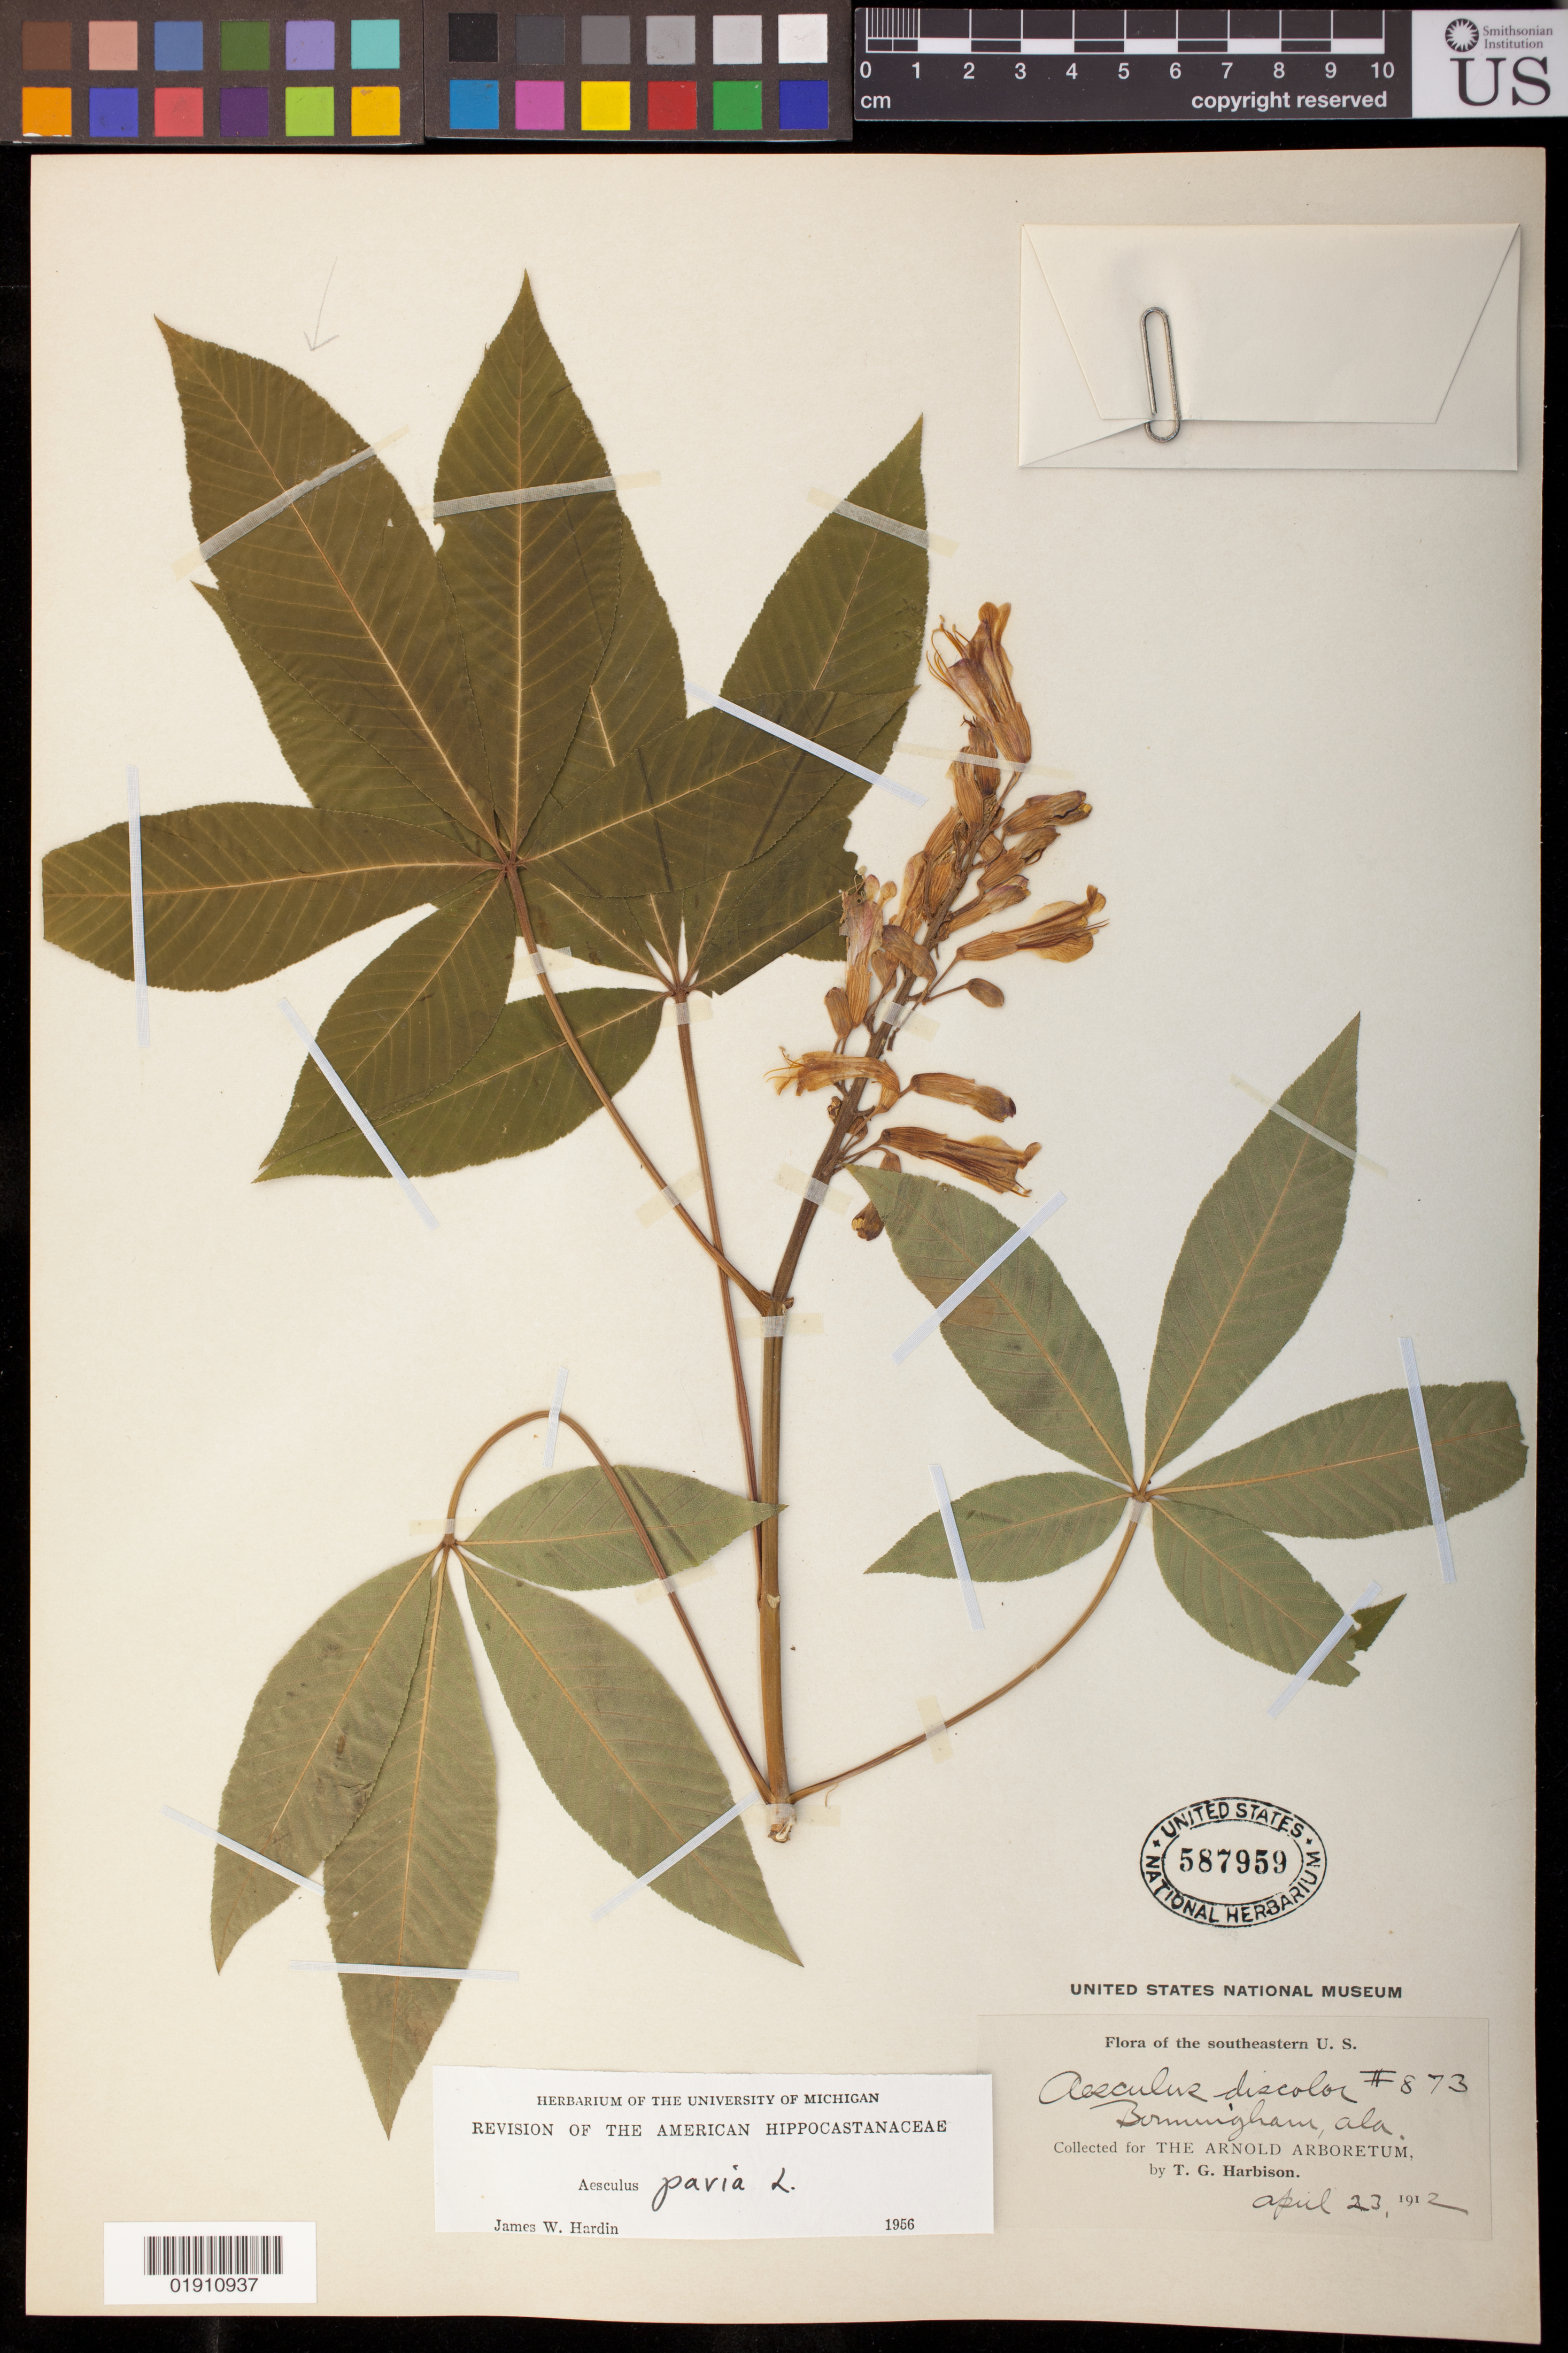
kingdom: Plantae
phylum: Tracheophyta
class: Magnoliopsida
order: Sapindales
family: Sapindaceae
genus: Aesculus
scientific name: Aesculus pavia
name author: L.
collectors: T. Harbison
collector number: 873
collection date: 1912-04-23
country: United States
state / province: Alabama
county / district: Jefferson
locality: Birmingham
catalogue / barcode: US 587959